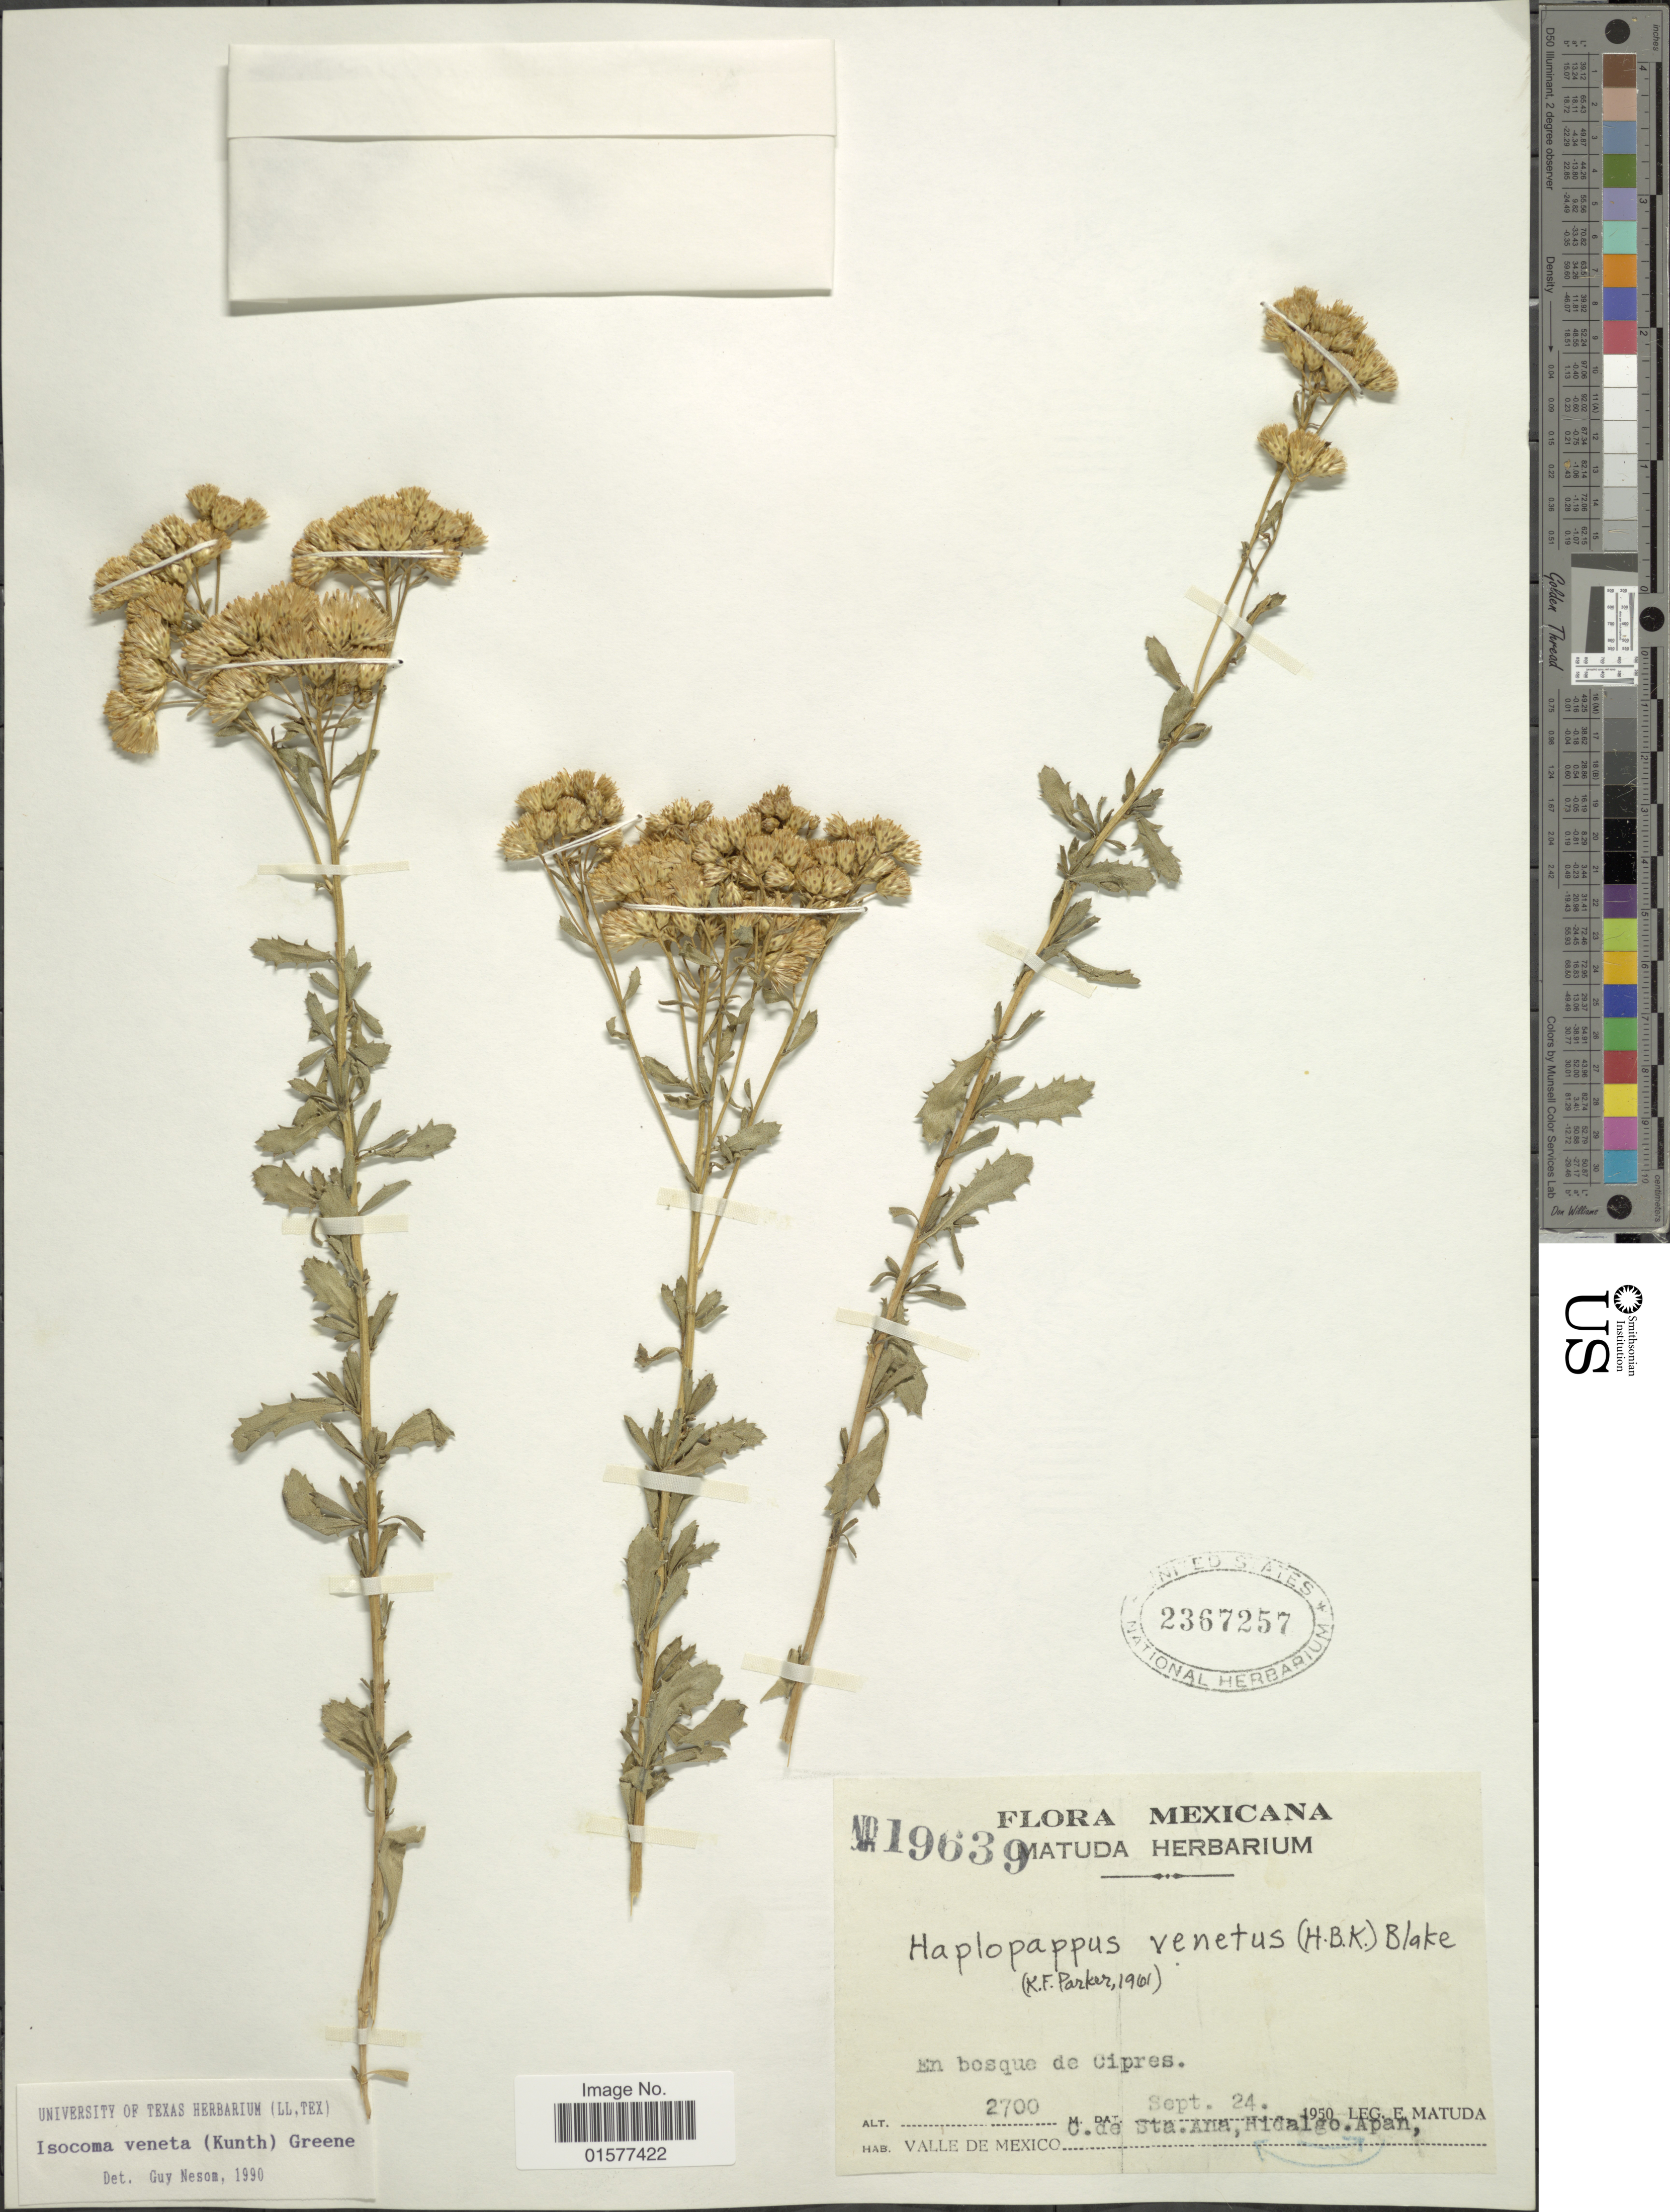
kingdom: Plantae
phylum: Tracheophyta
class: Magnoliopsida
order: Asterales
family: Asteraceae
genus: Isocoma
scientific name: Isocoma veneta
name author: (Kunth) Greene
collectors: E. Matuda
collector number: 19639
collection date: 1950-09-24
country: Mexico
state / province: Hidalgo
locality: En bosque de Cipres, C. de Sta. Anan, Hidalgo, Apan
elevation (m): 2700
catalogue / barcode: US 2367257